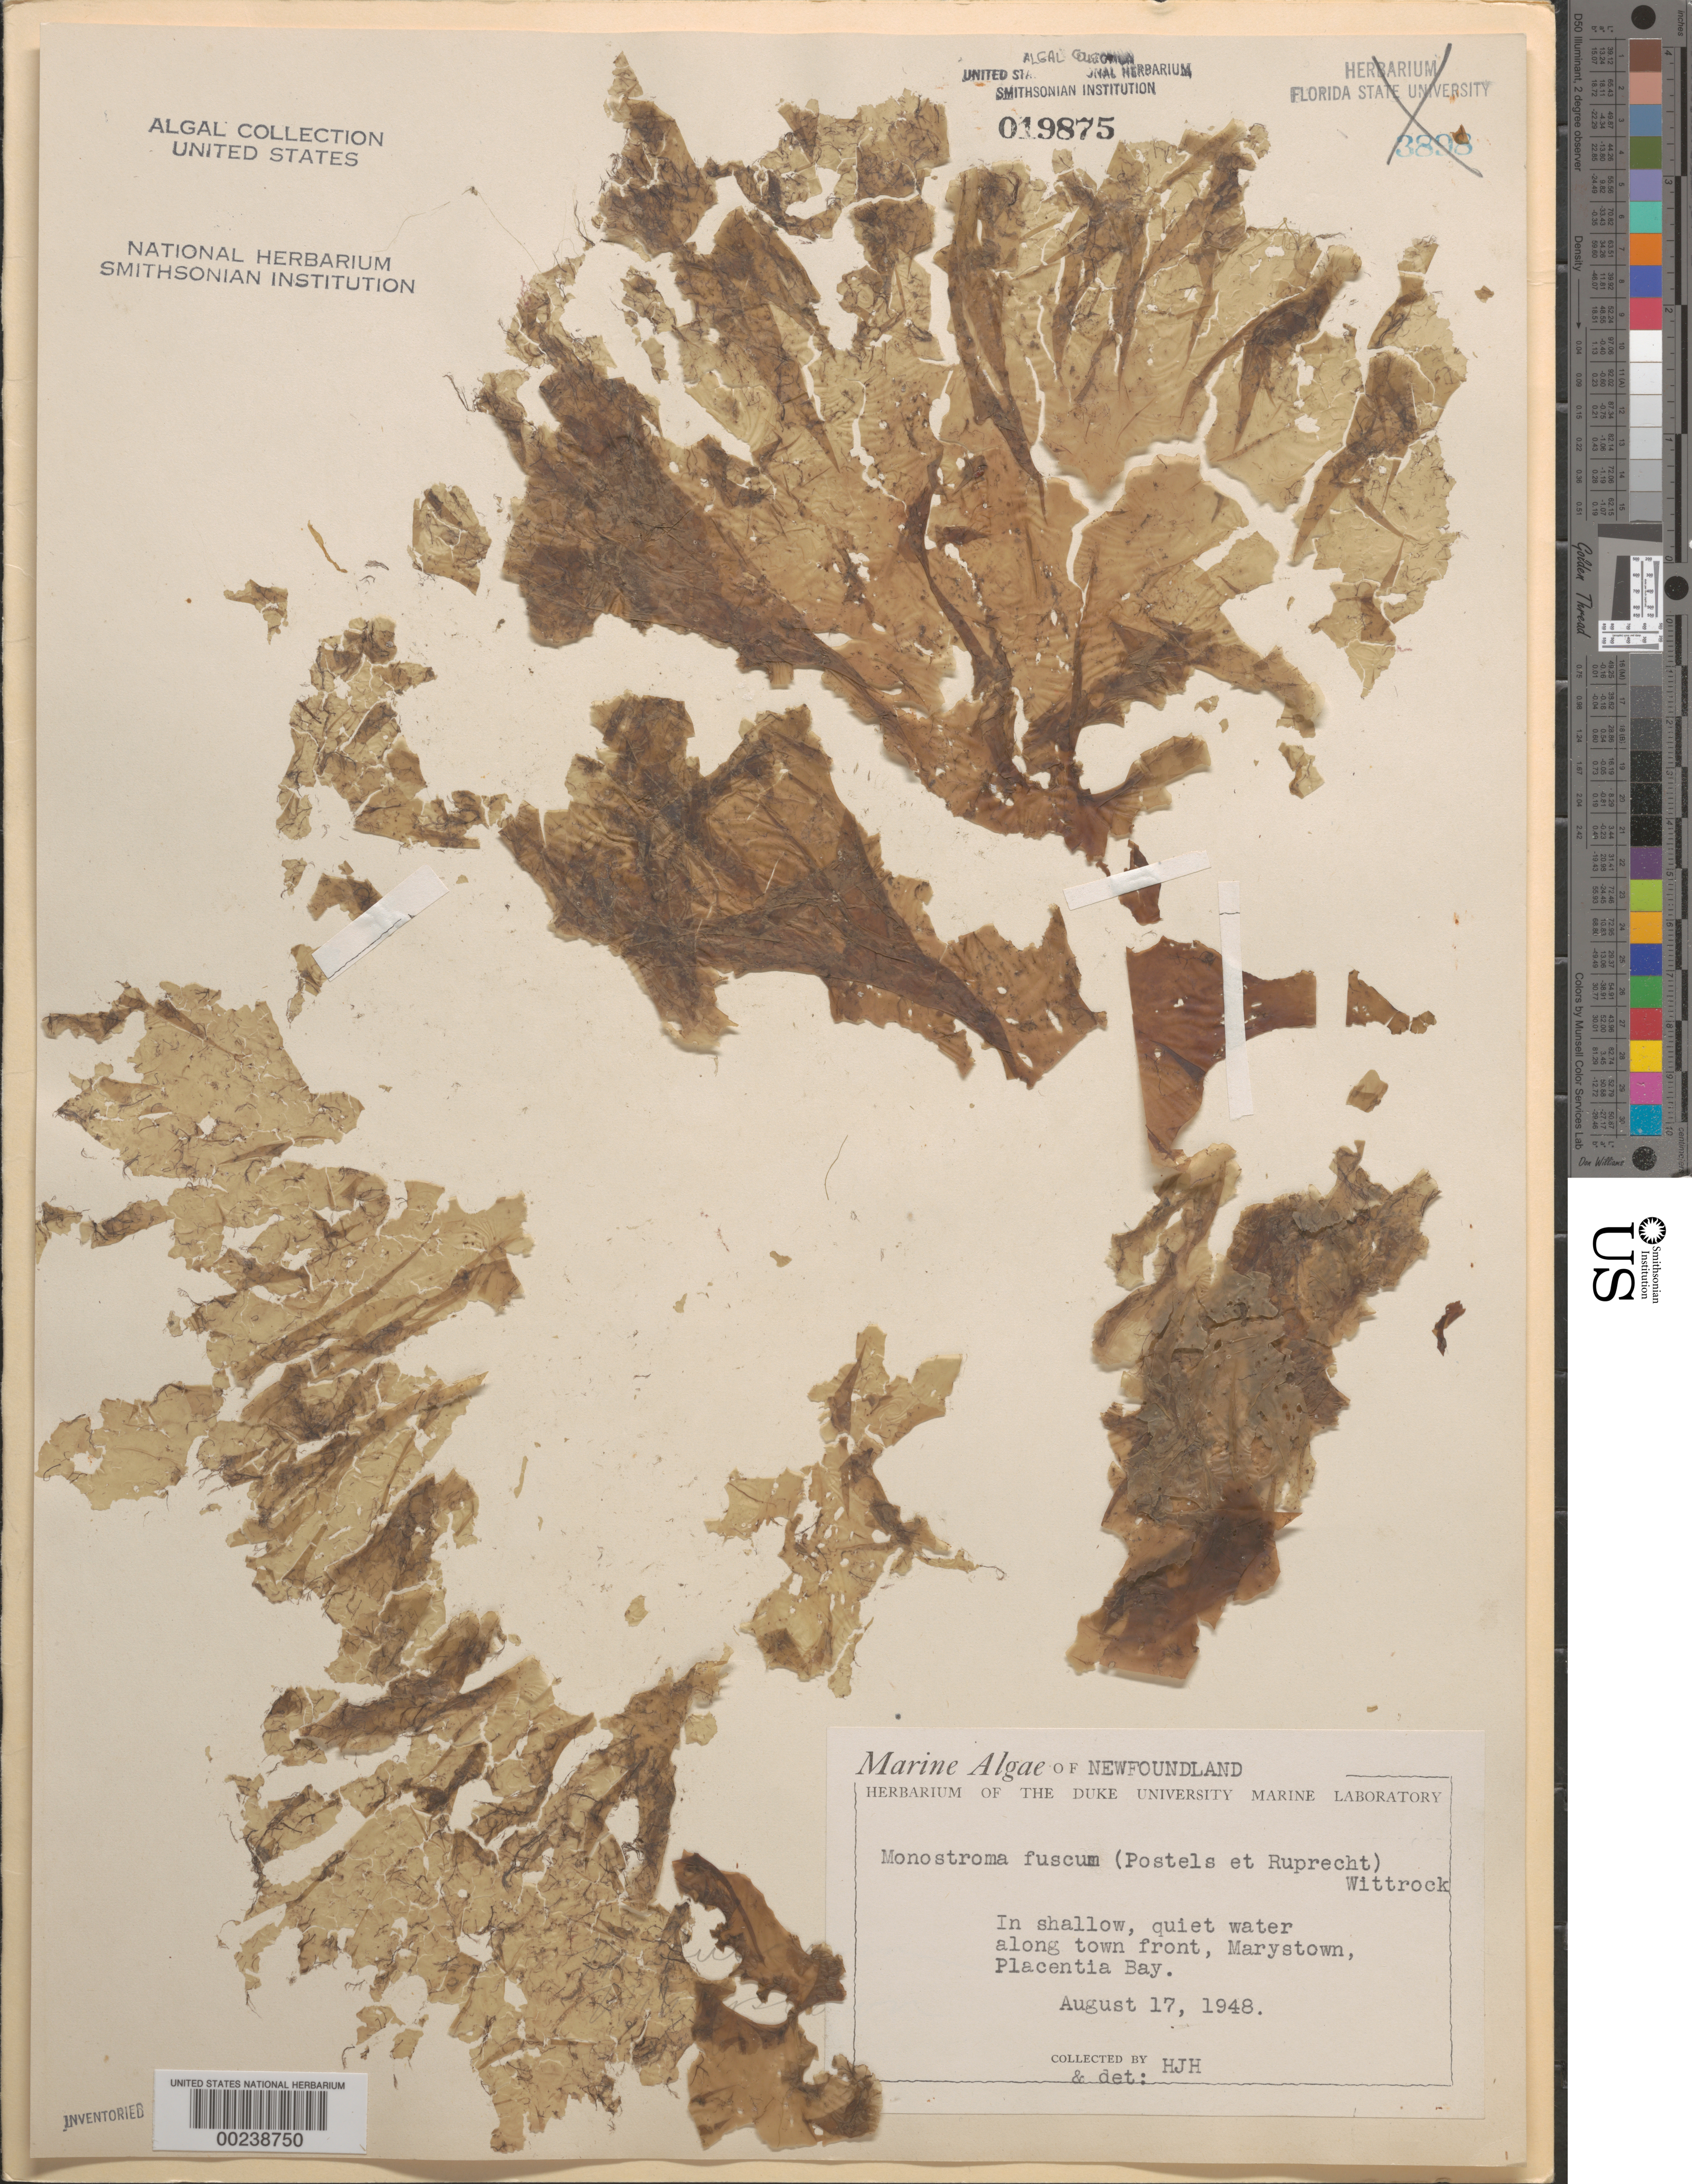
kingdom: Plantae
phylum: Chlorophyta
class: Ulvophyceae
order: Ulvales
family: Ulvaceae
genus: Ulvaria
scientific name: Ulvaria splendens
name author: (Rupr.) K.L.Vinogr.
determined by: Algae name updating Project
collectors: H. J. Humm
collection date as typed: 17 Aug 1948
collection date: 1948-08-17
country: Canada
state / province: Newfoundland and Labrador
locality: Marystown, Placentia Bay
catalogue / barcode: US 19875